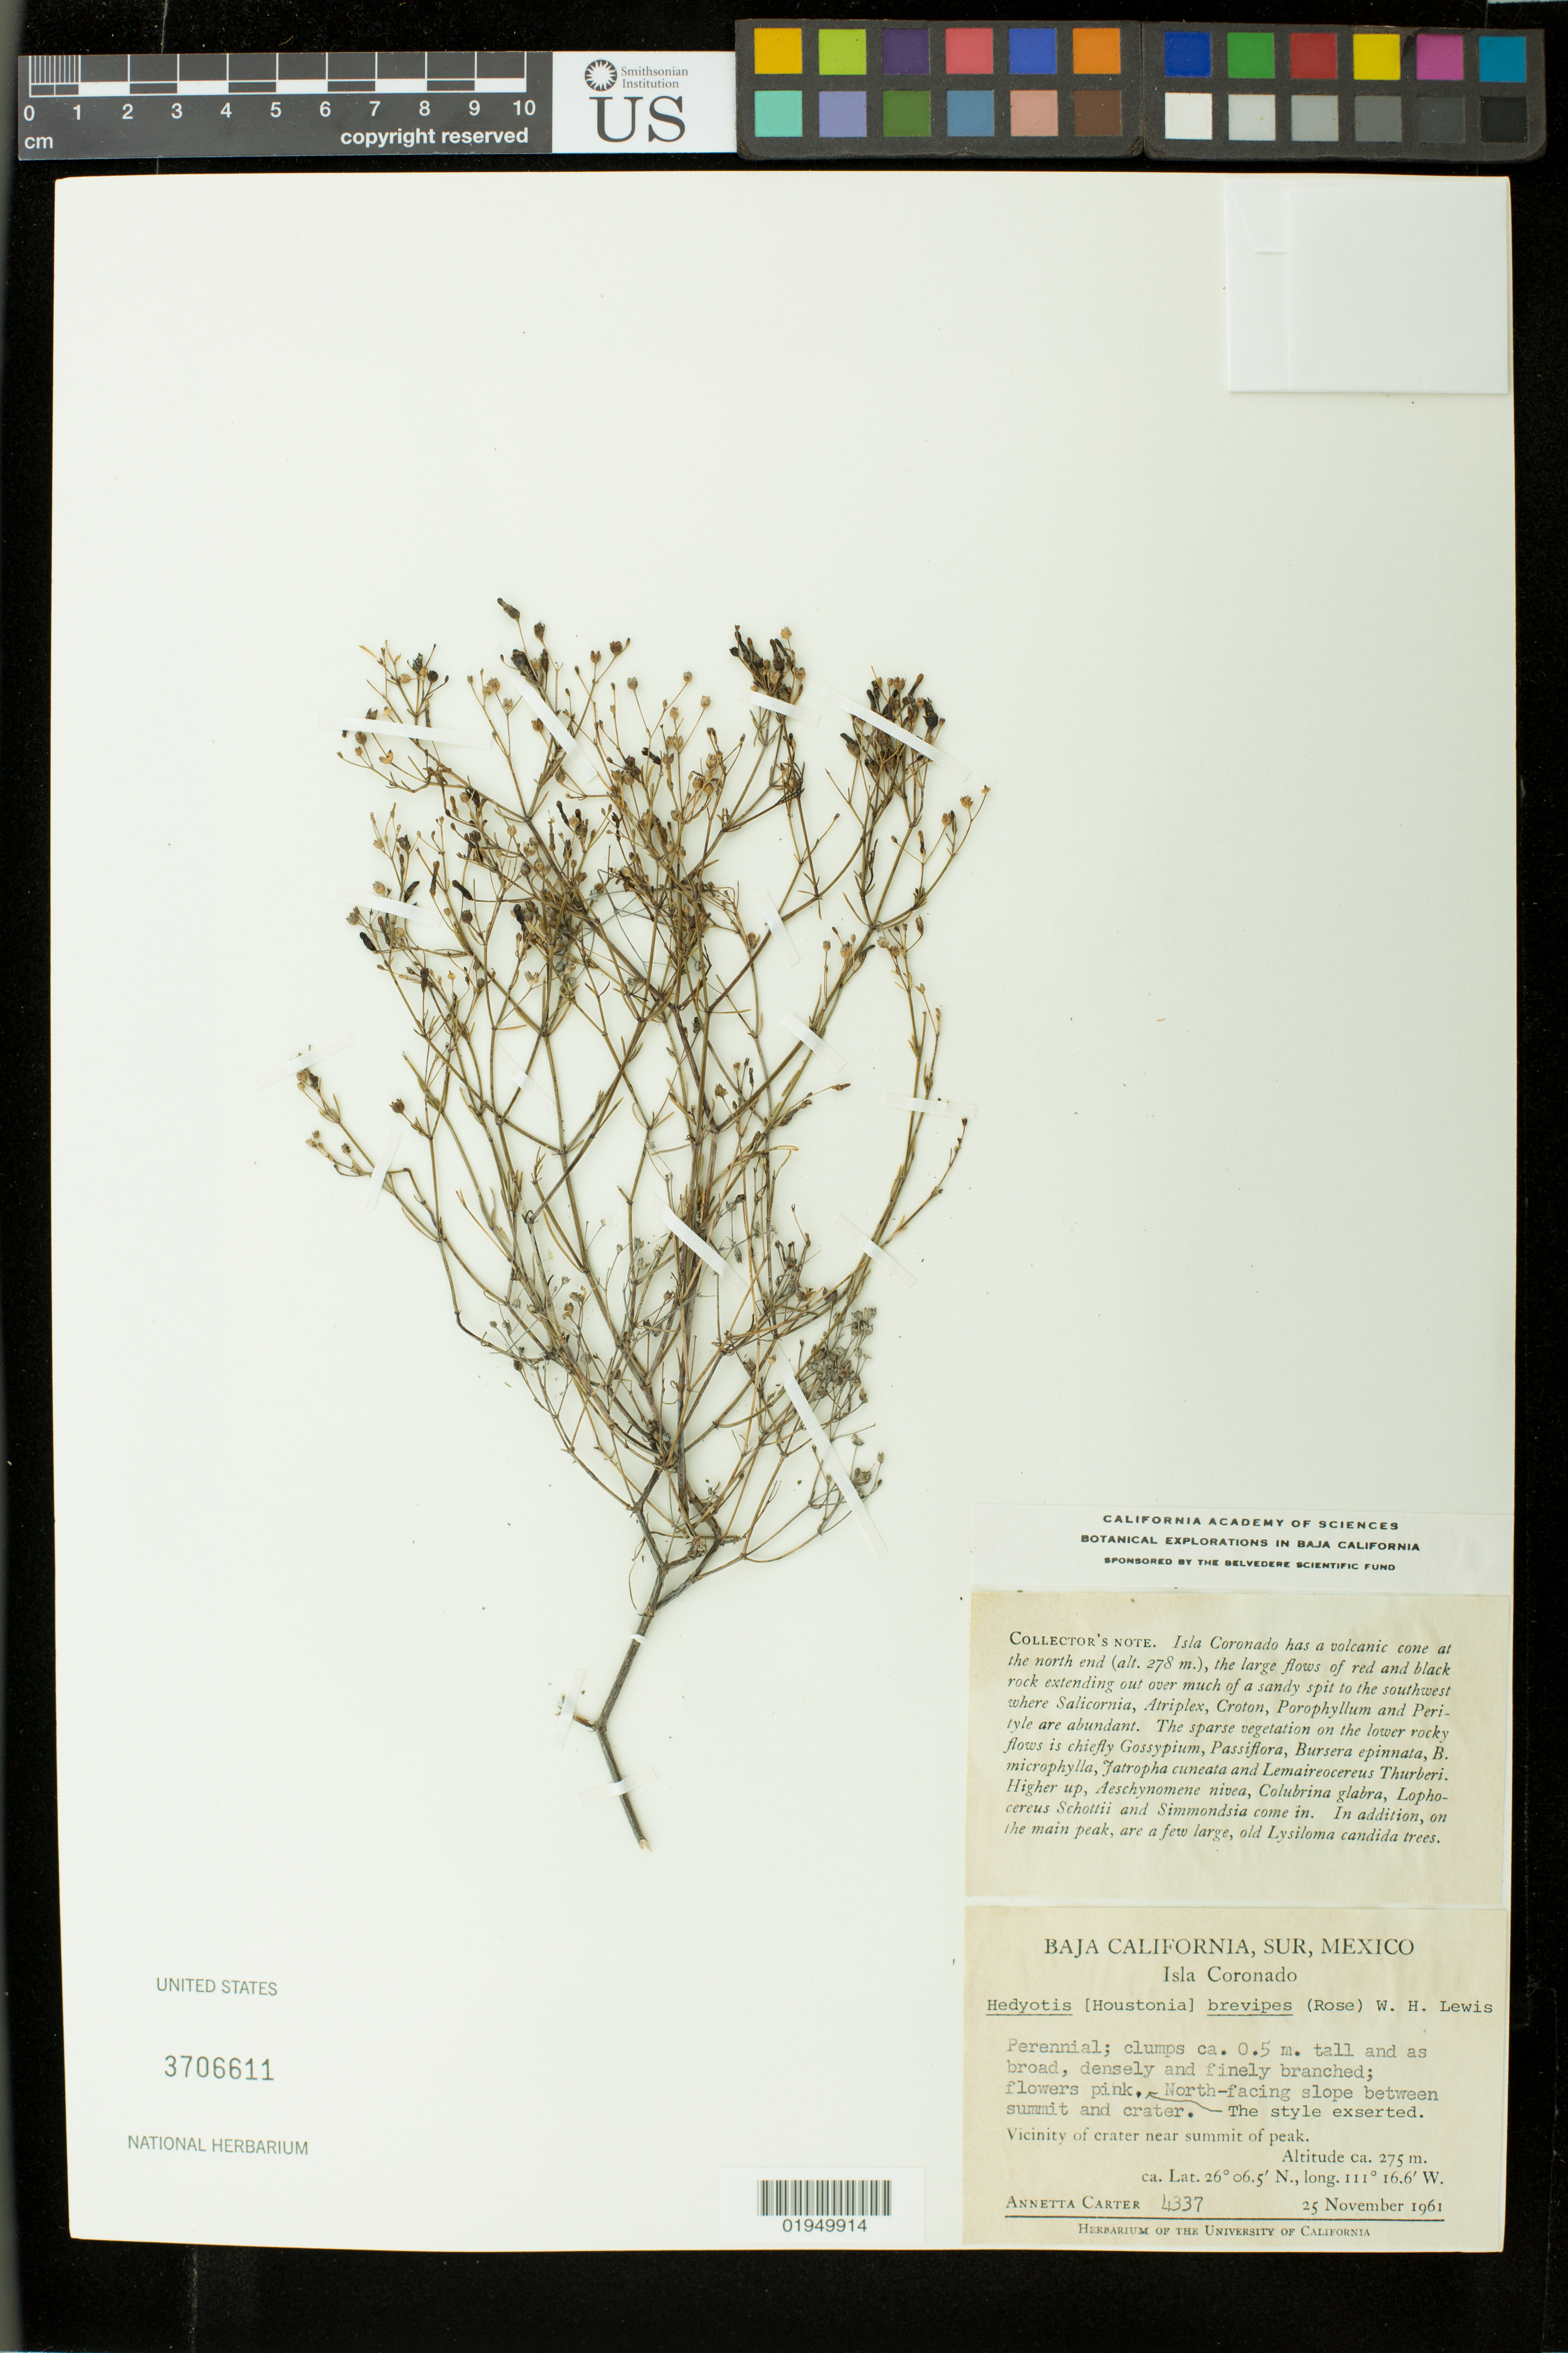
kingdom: Plantae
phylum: Tracheophyta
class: Magnoliopsida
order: Gentianales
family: Rubiaceae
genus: Stenotis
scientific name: Stenotis brevipes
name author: (Rose) Terrell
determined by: Strong, Mark T., (BOT), Smithsonian Institution - National Museum of Natural History (UNITED STATES)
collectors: A. Carter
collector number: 4337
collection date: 1961-11-25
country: Mexico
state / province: Baja California Sur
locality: Isla Coronado. Vicinity of crater near summit of peak.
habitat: North-facing slope between summit and crater.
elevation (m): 275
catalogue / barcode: US 3706611